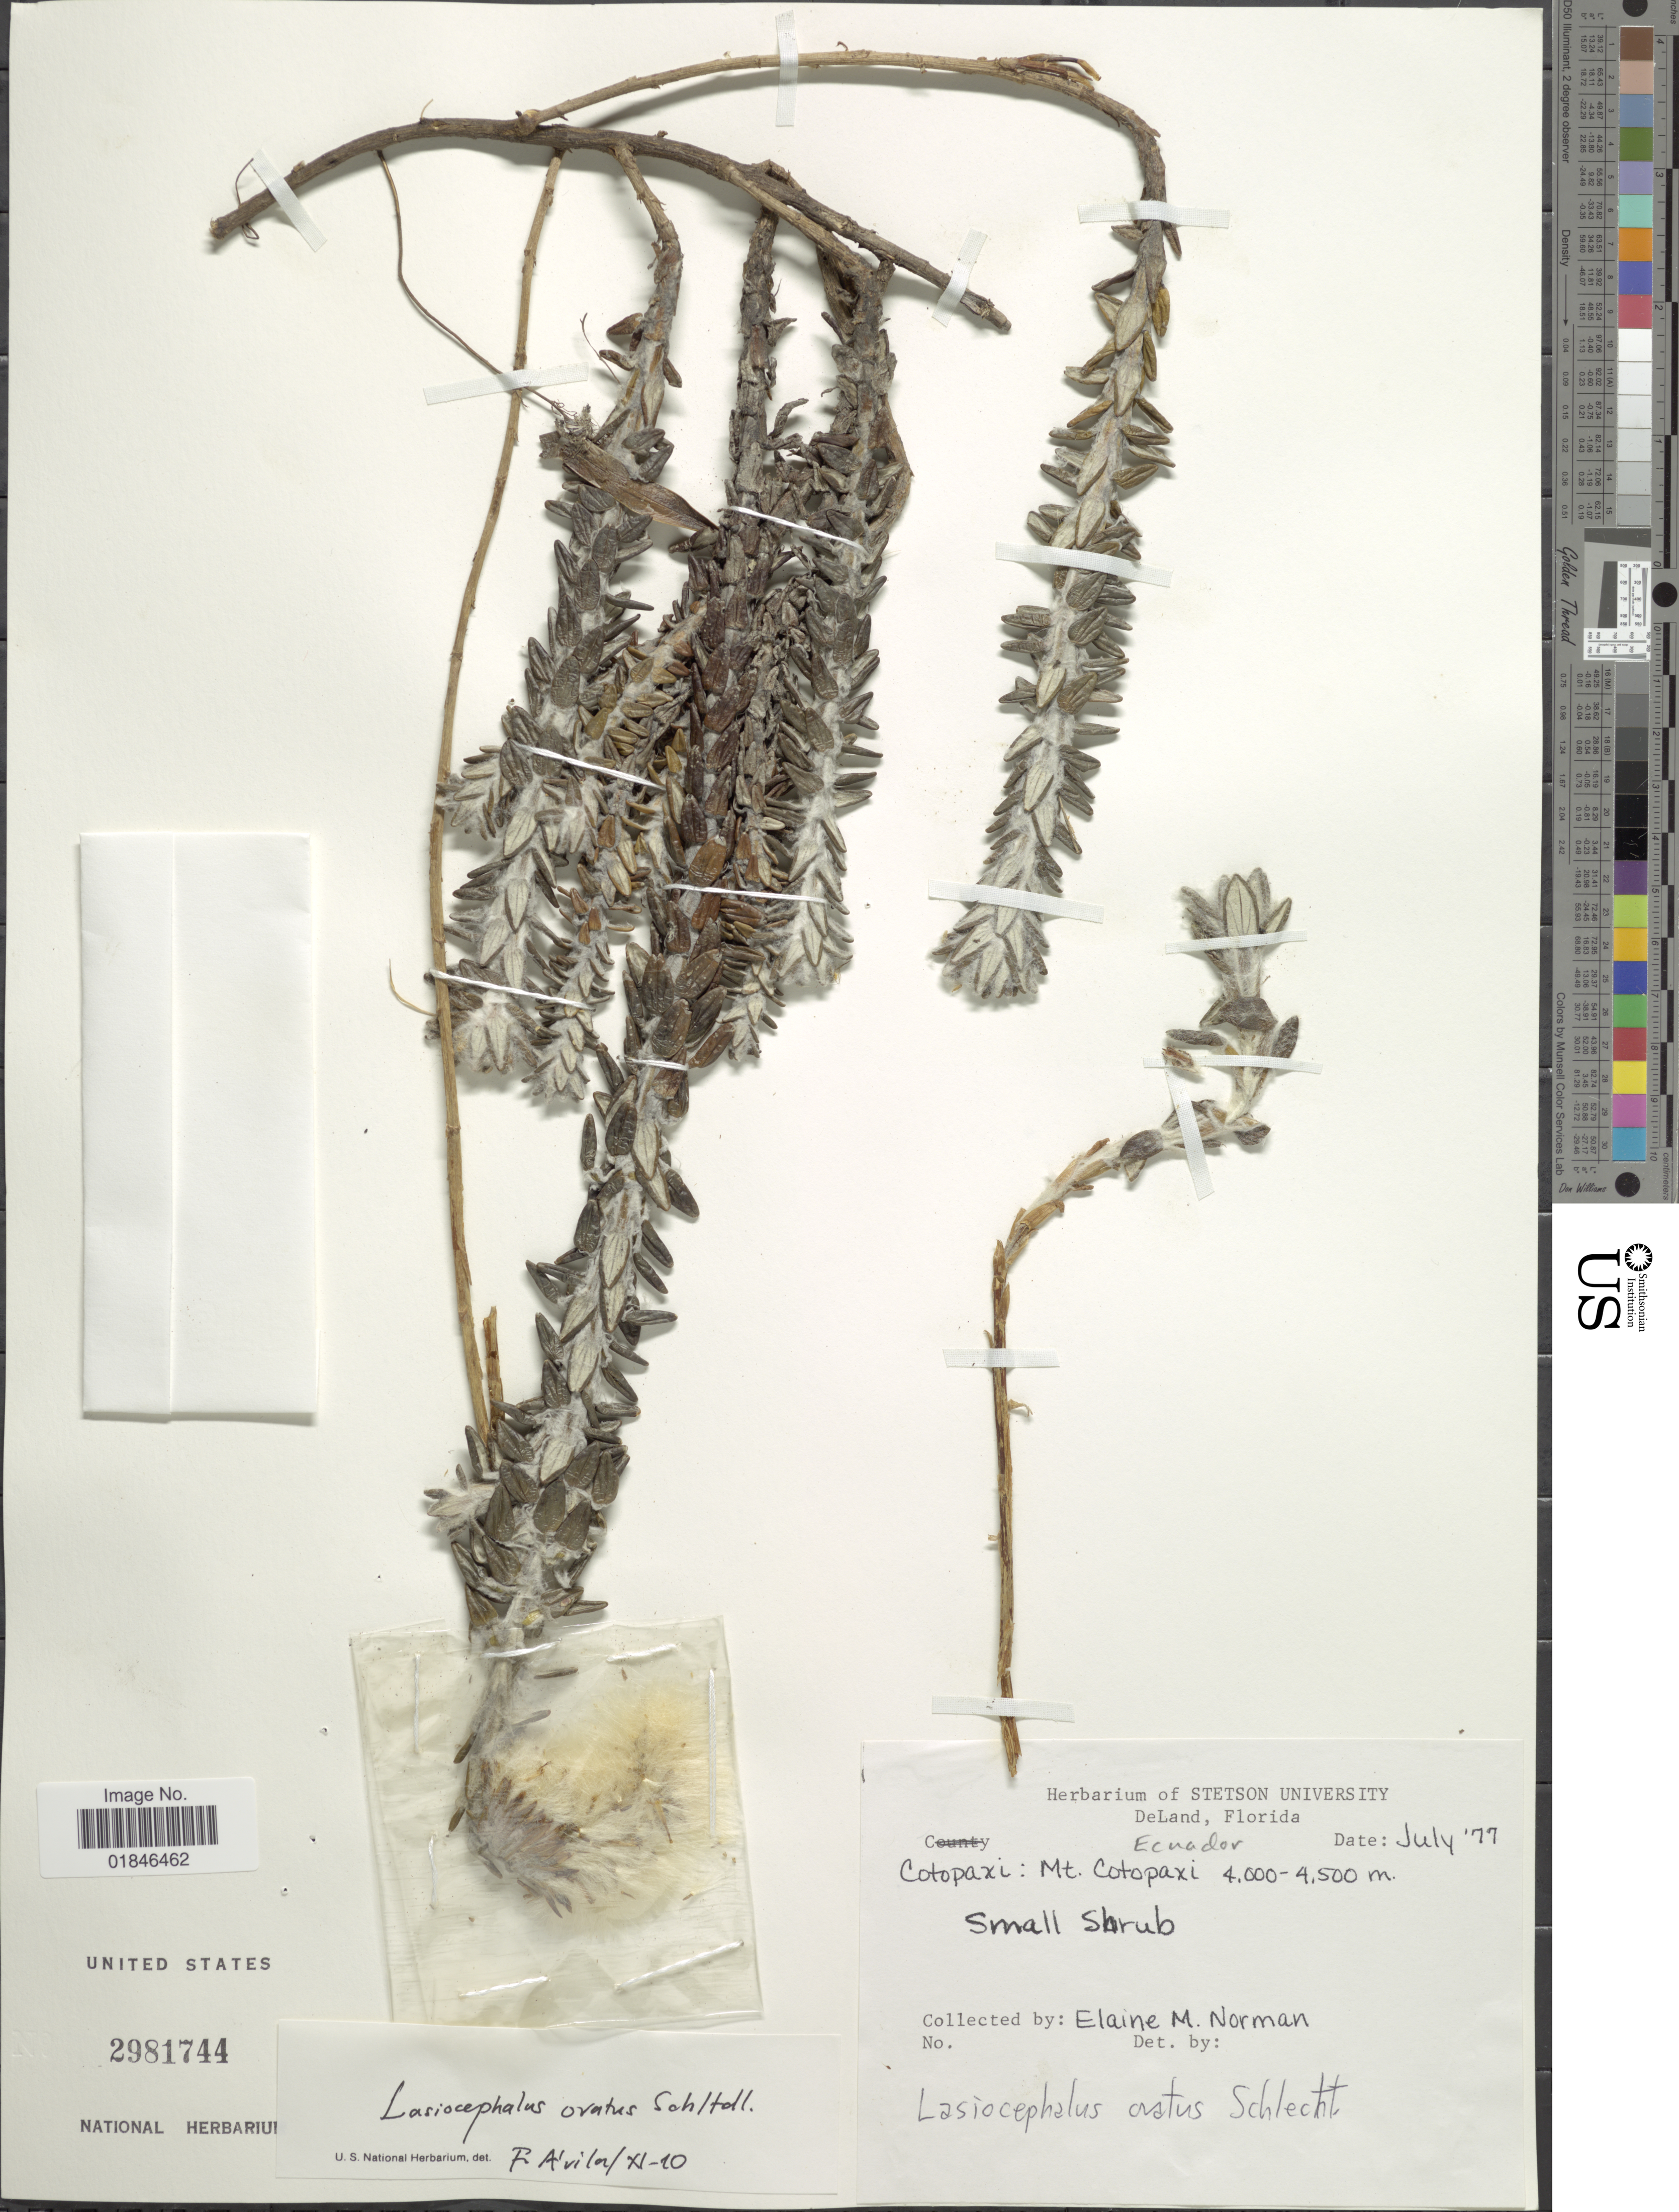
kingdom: Plantae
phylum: Tracheophyta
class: Magnoliopsida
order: Asterales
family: Asteraceae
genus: Senecio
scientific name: Senecio superandinus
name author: Cuatrec.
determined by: Salomon, Luciana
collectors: E. Norman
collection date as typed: Transcribed d/m/y: /7/77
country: Ecuador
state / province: Cotopaxi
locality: Cotopaxi: Mt. Cotopaxi.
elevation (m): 4000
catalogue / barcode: US 2981744